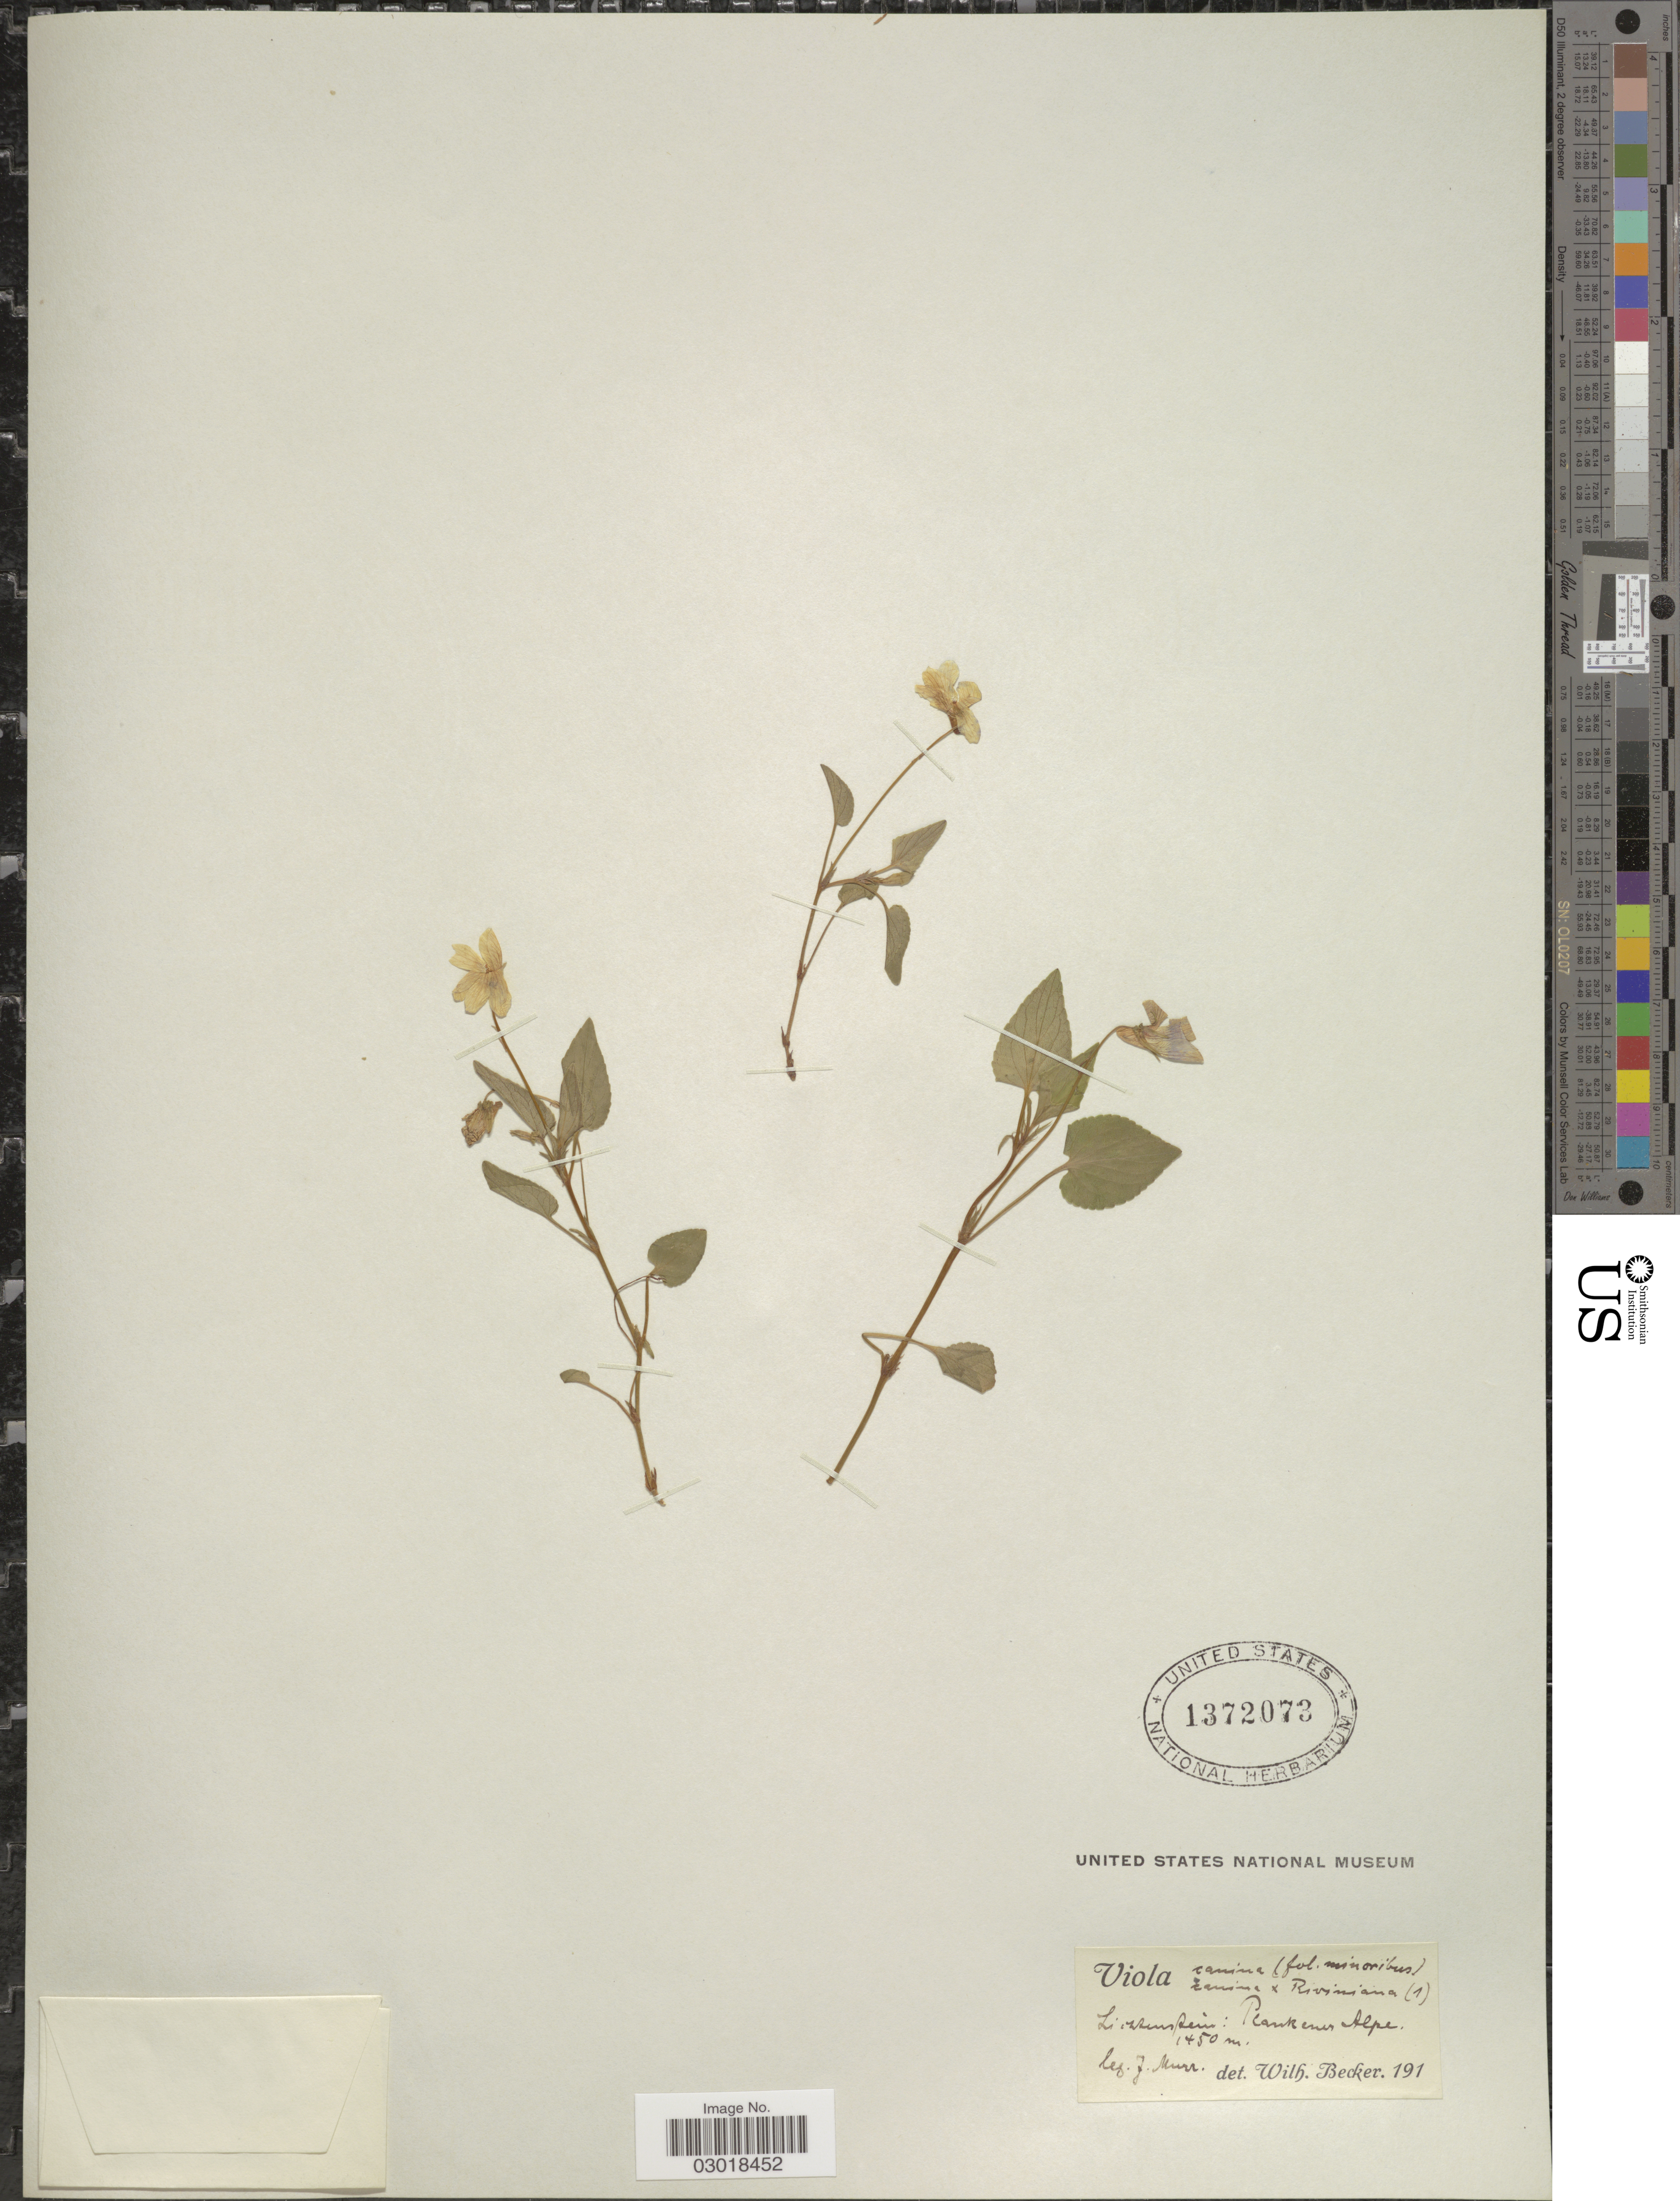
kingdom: Plantae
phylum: Tracheophyta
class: Magnoliopsida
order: Malpighiales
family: Violaceae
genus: Viola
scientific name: Viola canina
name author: L.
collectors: J. Murr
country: Liechtenstein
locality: Lichtenstein: Plankener Alpe.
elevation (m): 1450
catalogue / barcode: US 1372073